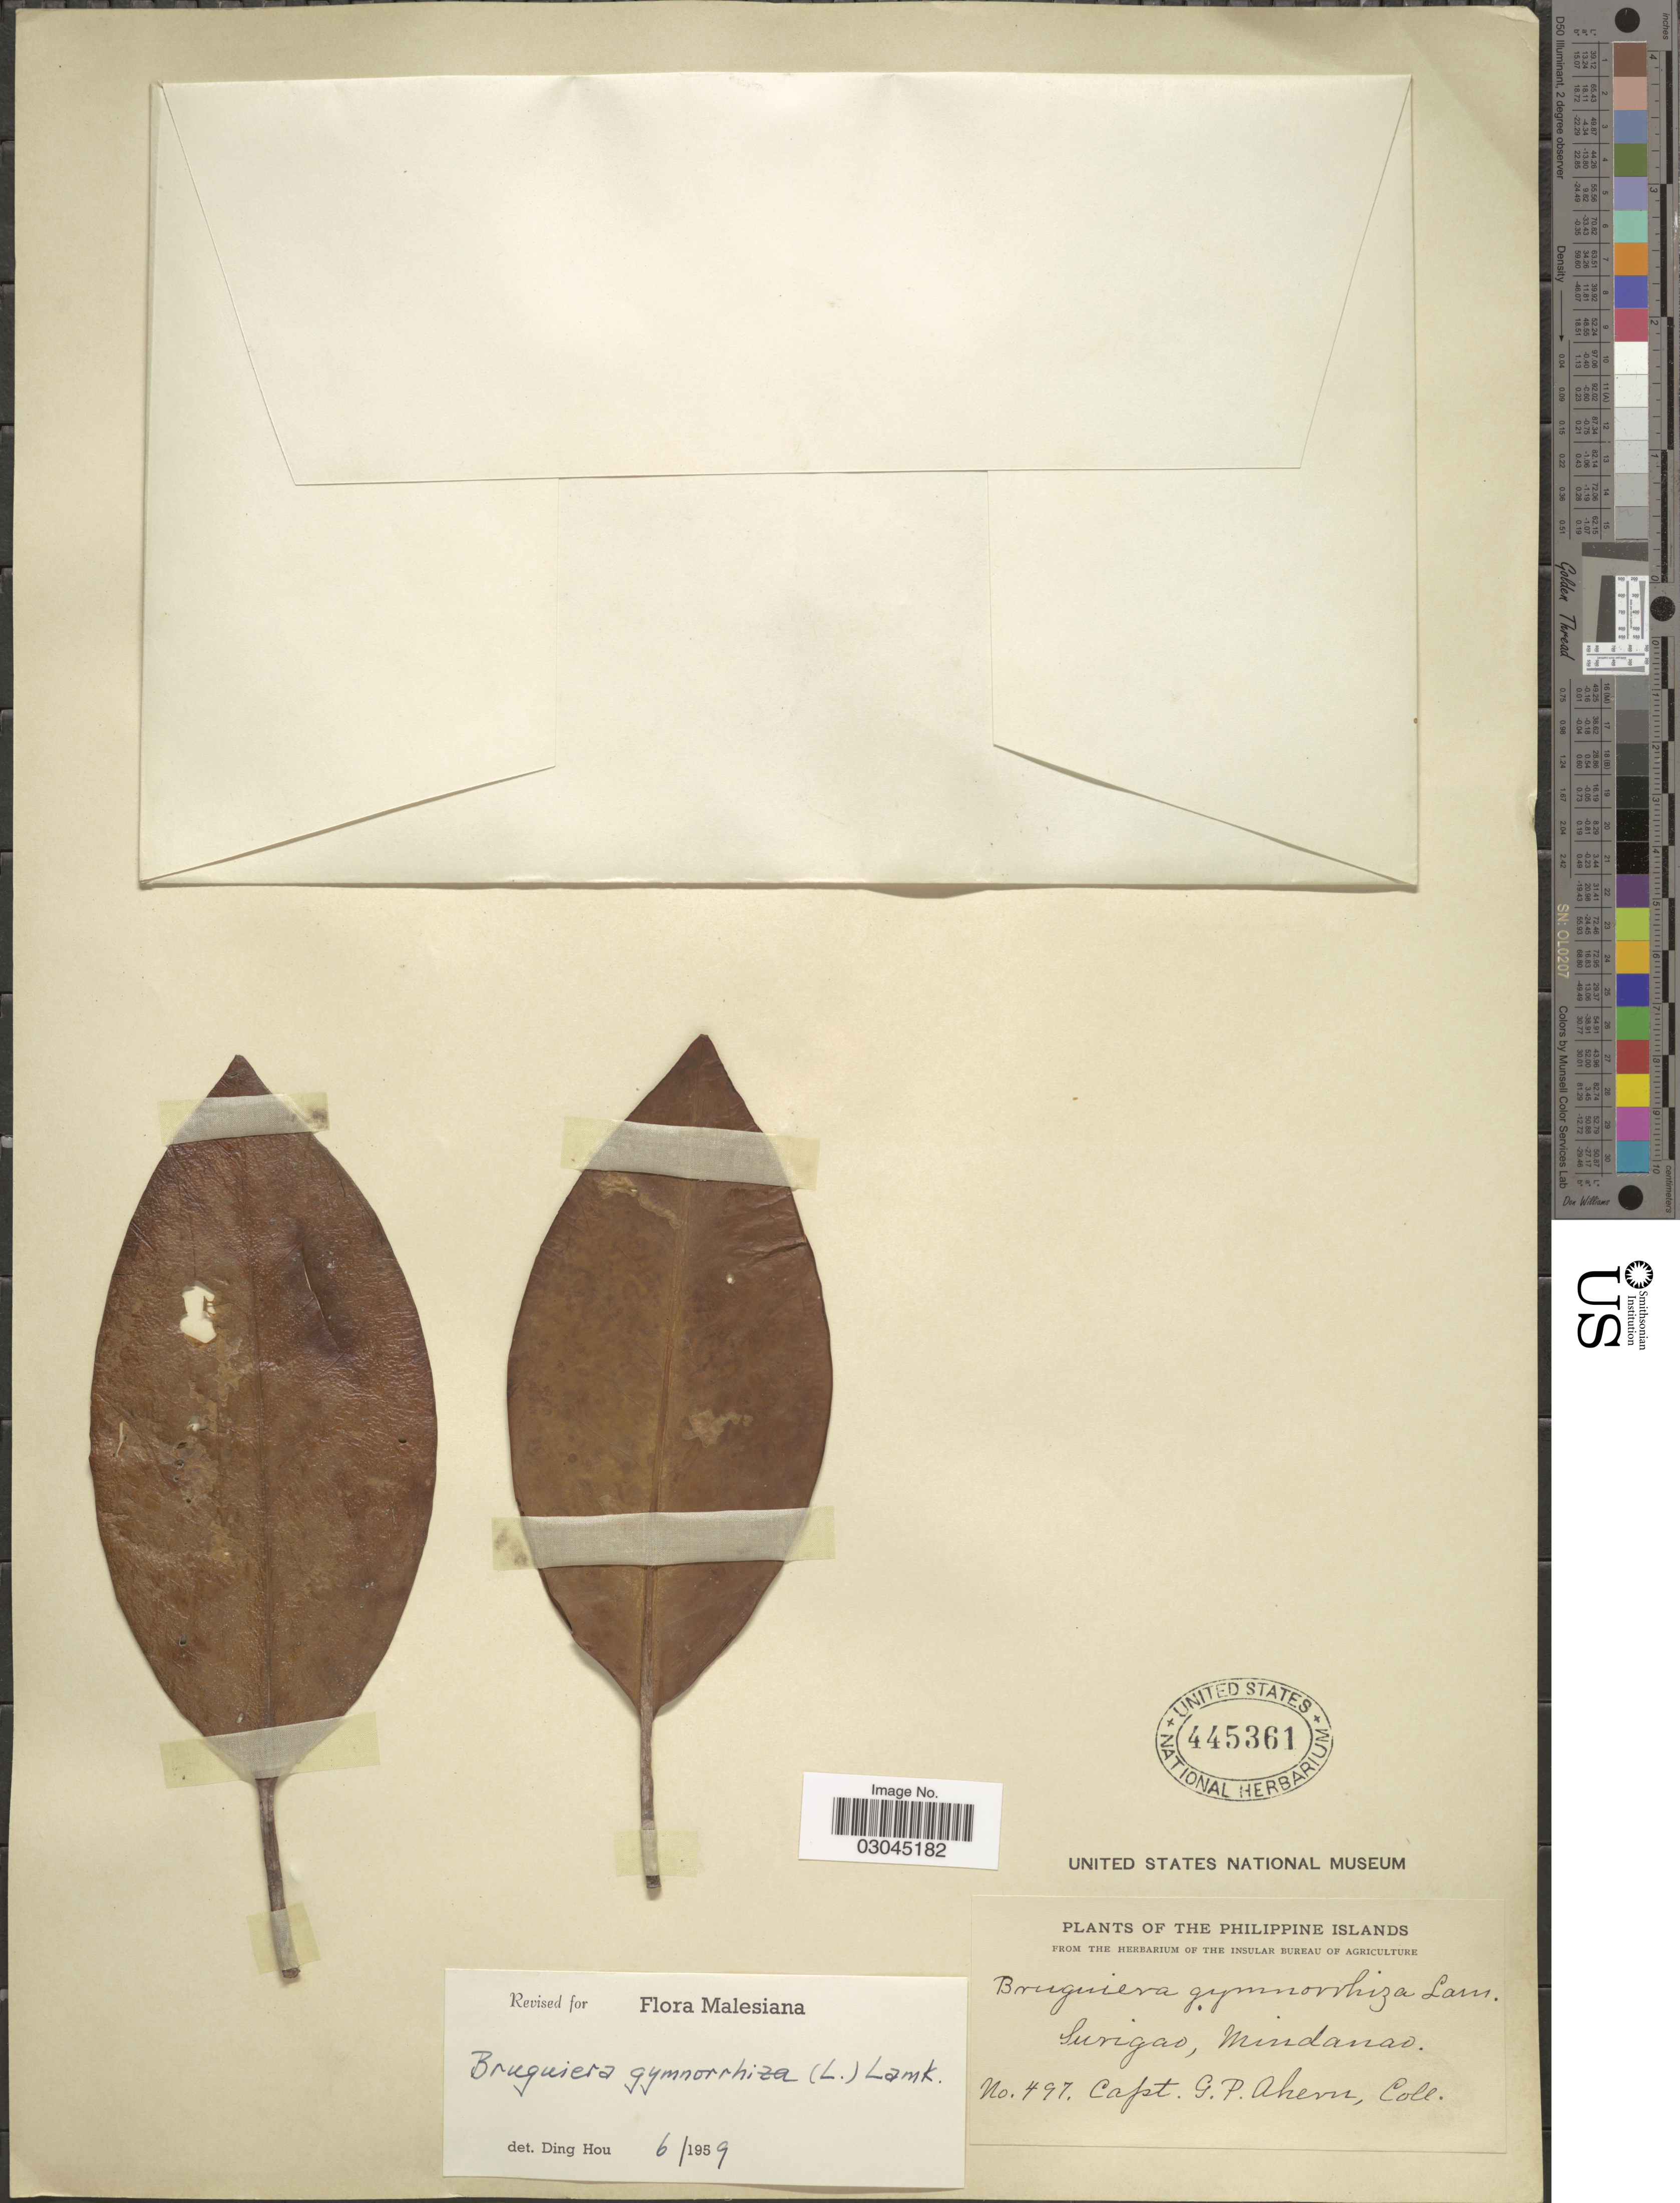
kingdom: Plantae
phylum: Tracheophyta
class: Magnoliopsida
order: Malpighiales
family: Rhizophoraceae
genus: Bruguiera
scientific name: Bruguiera gymnorhiza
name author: (L.) Savigny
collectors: G. Ahern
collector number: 497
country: Philippines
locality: Surigao, Mindanao.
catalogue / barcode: US 445361